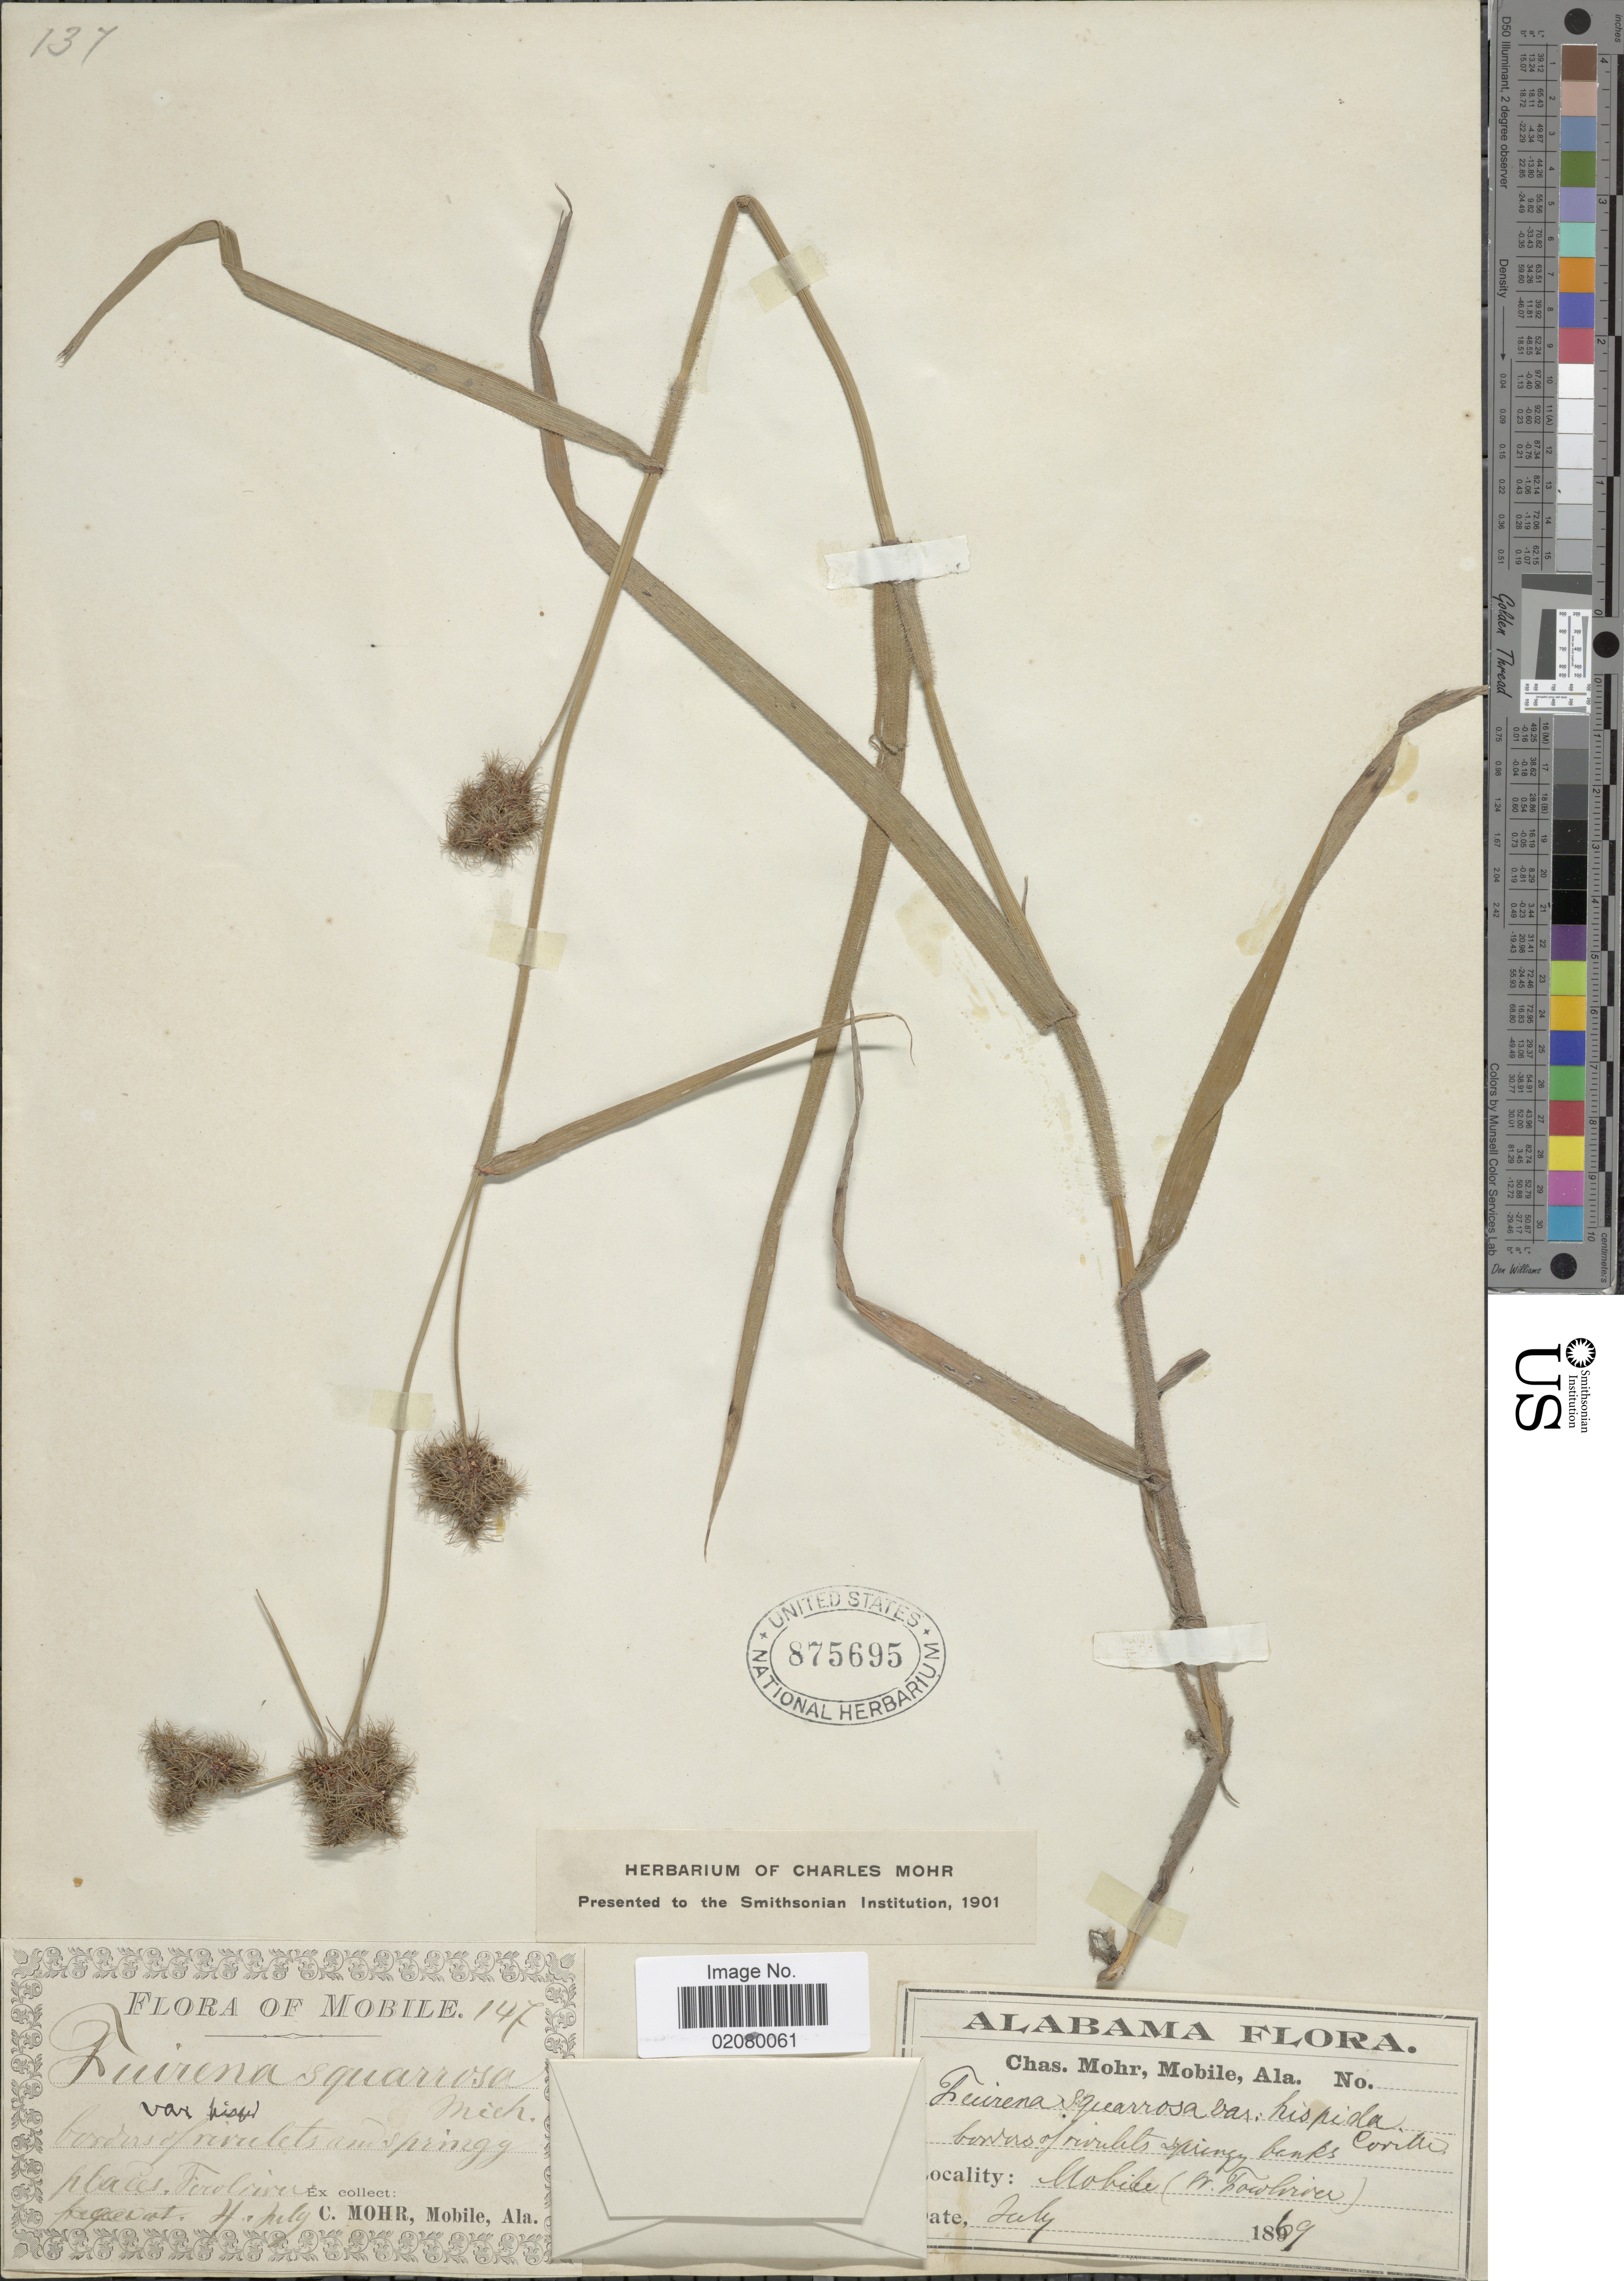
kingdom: Plantae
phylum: Tracheophyta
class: Liliopsida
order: Poales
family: Cyperaceae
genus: Fuirena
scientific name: Fuirena squarrosa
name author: Michx.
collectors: C. T. Mohr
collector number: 147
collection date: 1869-07-04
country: United States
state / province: Alabama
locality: Mobile, Fowl River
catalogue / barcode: US 875695